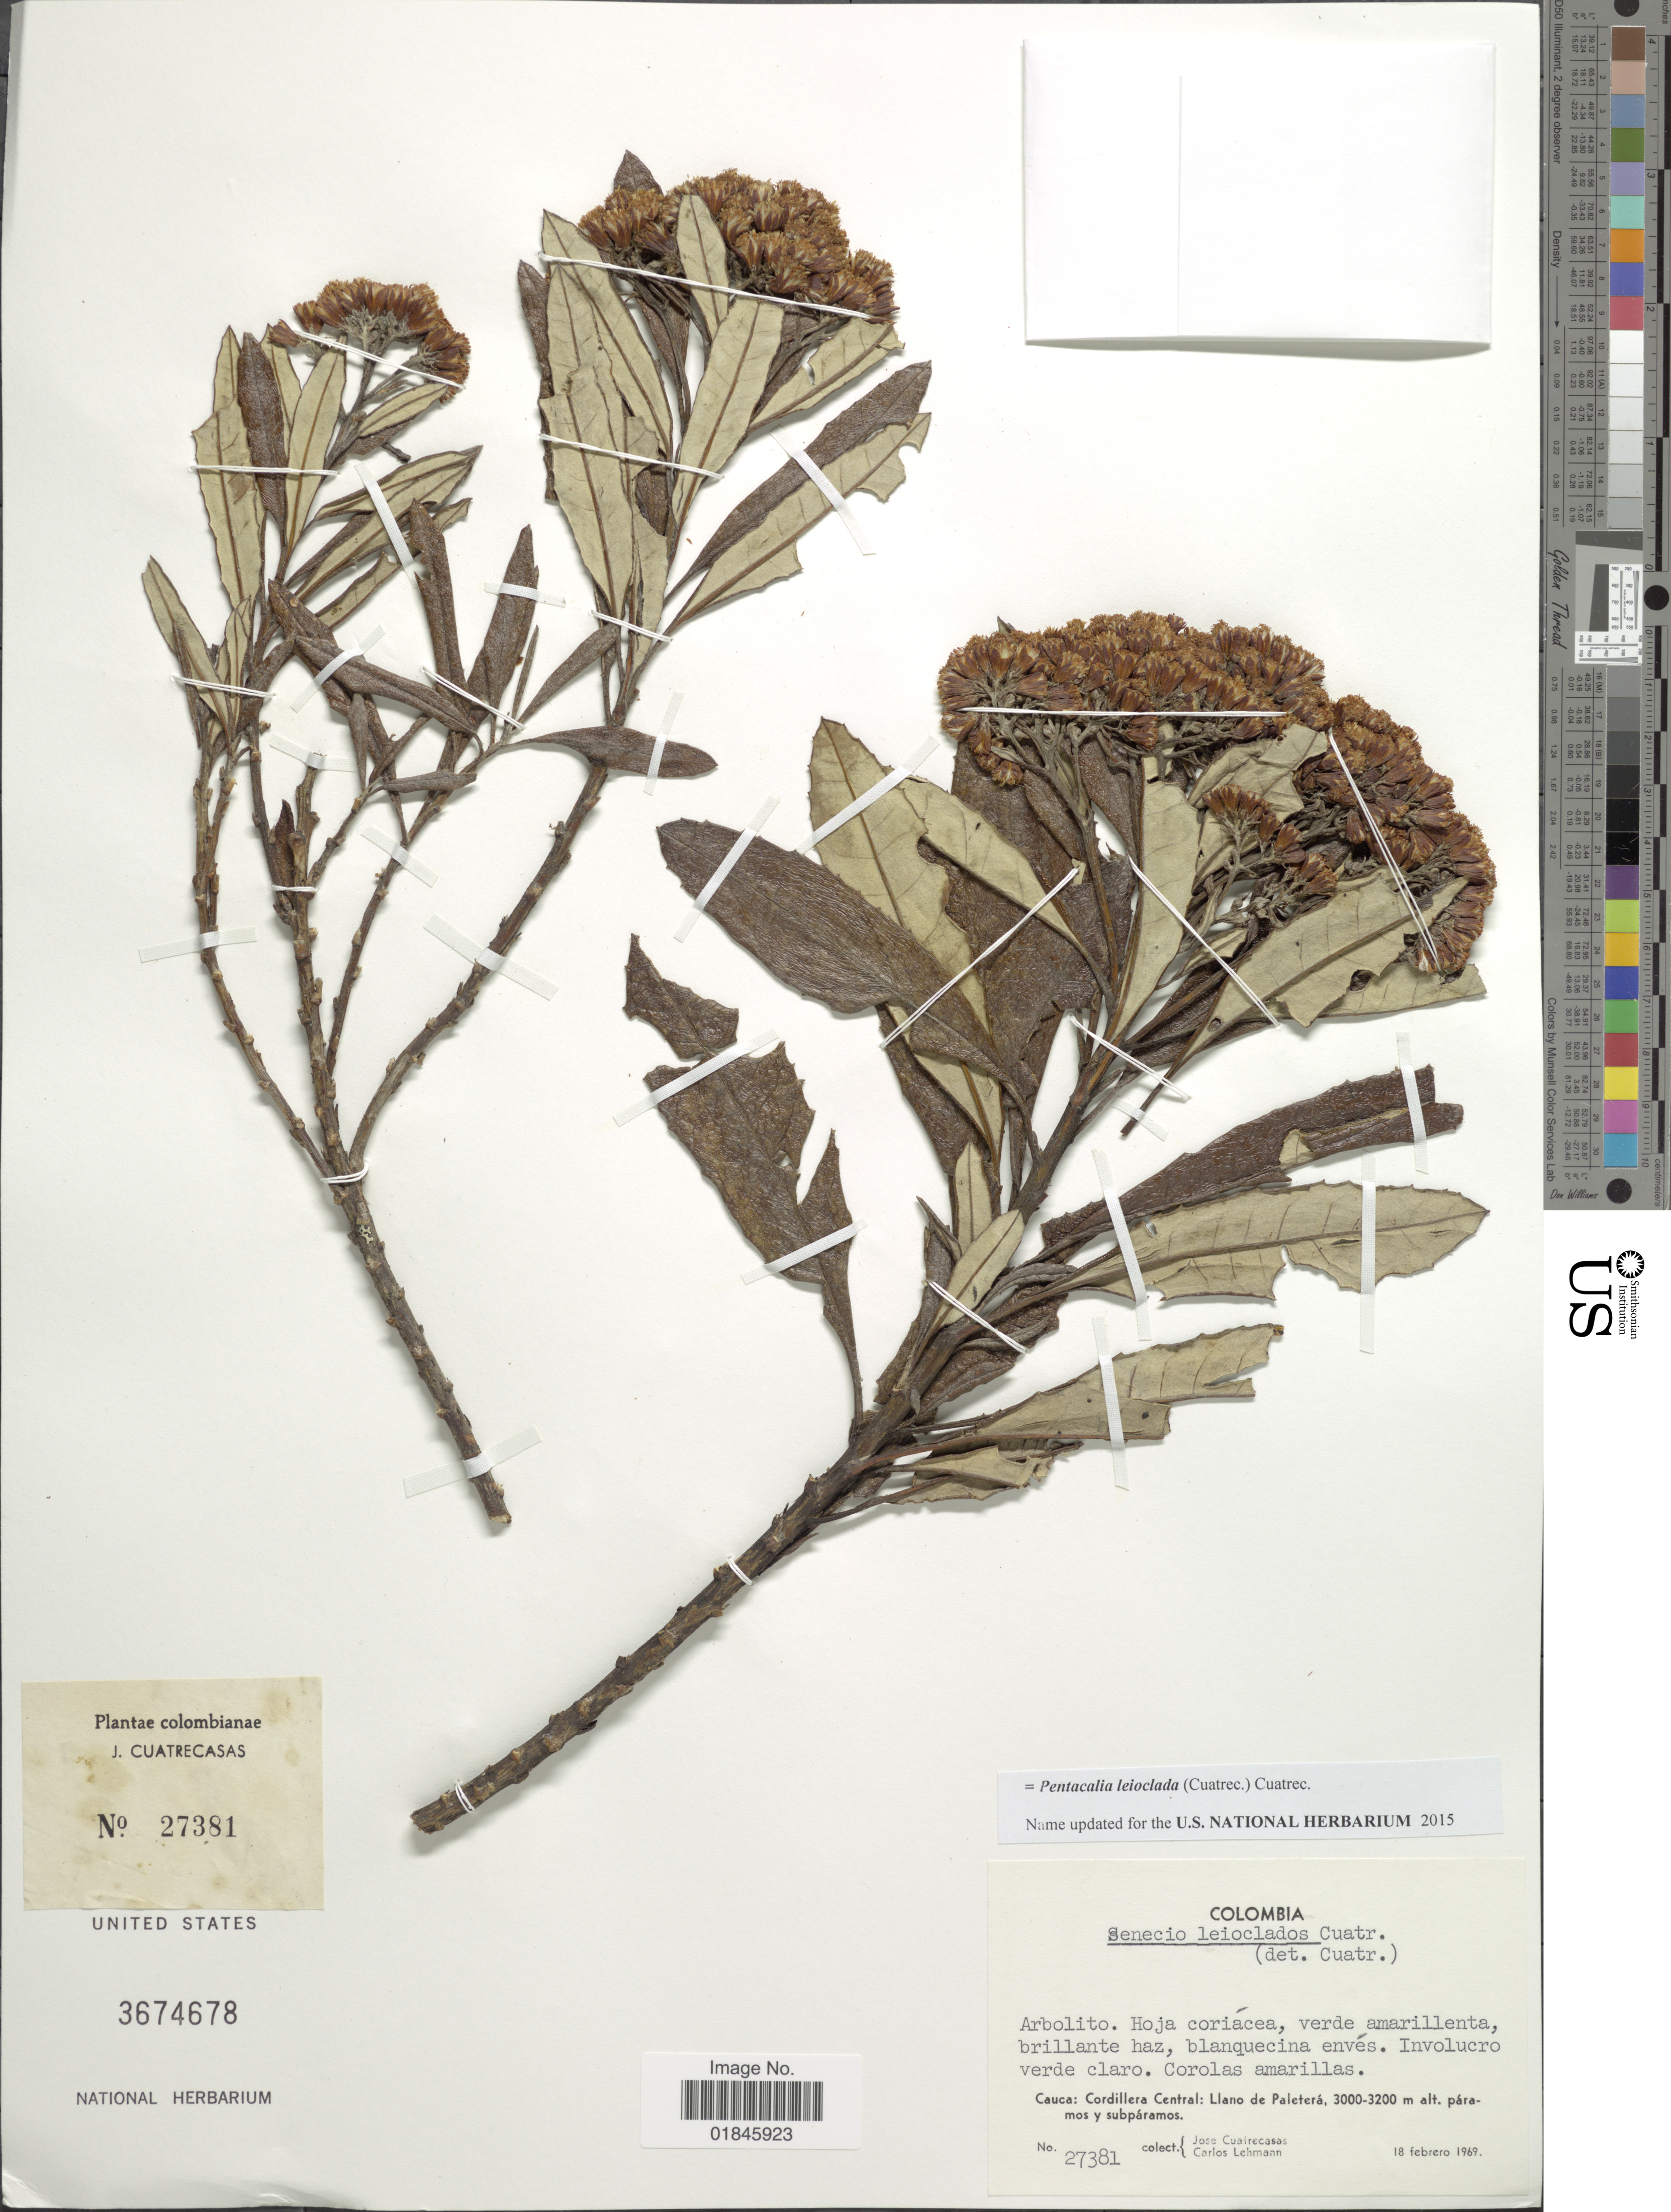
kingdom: Plantae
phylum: Tracheophyta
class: Magnoliopsida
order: Asterales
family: Asteraceae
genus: Pentacalia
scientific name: Pentacalia tolimensis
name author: (Sch. Bip. ex Wedd.) Cuatrec.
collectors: J. Cuatrecasas & C. Lehmann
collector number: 27381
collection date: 1969-02-18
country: Colombia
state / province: Cauca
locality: Cauca: Cordillera Central: Llano de Paleterá, páramos y subpáramos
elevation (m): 3000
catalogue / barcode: US 3674678